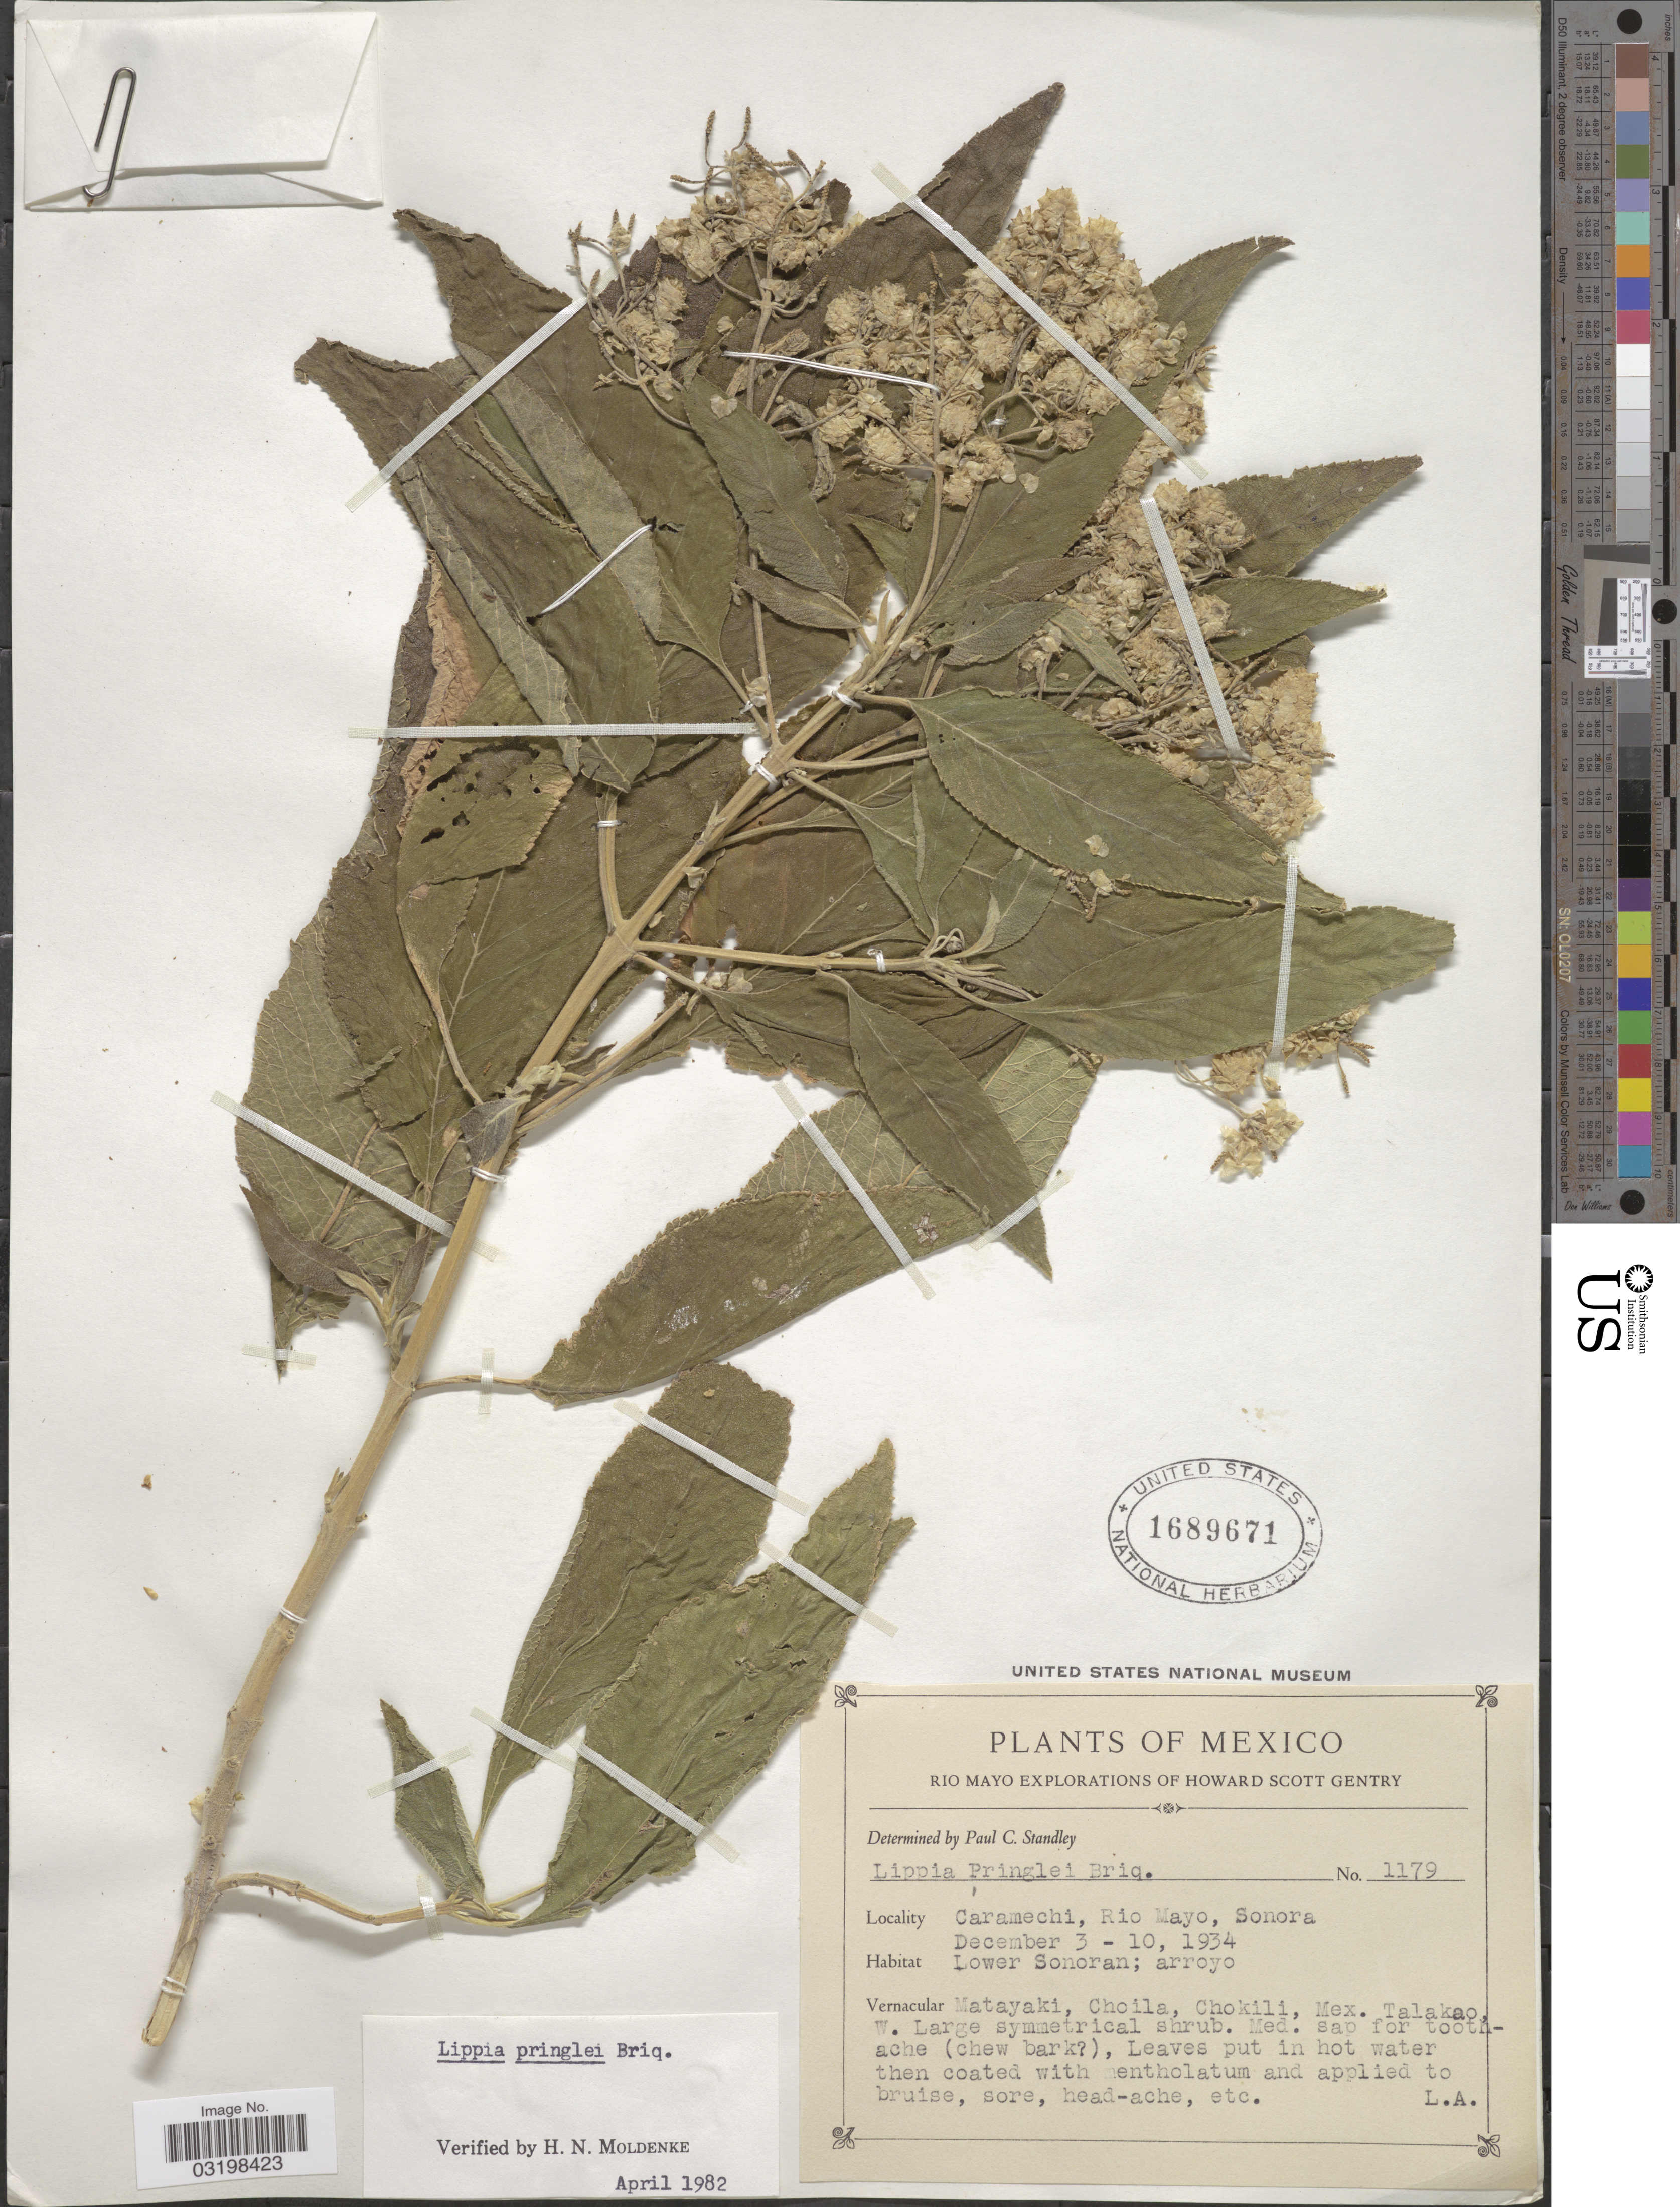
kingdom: Plantae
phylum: Tracheophyta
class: Magnoliopsida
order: Lamiales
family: Verbenaceae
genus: Lippia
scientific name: Lippia umbellata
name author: Cav.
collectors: H. S. Gentry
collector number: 1179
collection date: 1934-12-03/1934-12-10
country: Mexico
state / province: Sonora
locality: Caramechi, Rio Mayo. Lower Sonoran.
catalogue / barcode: US 1689671